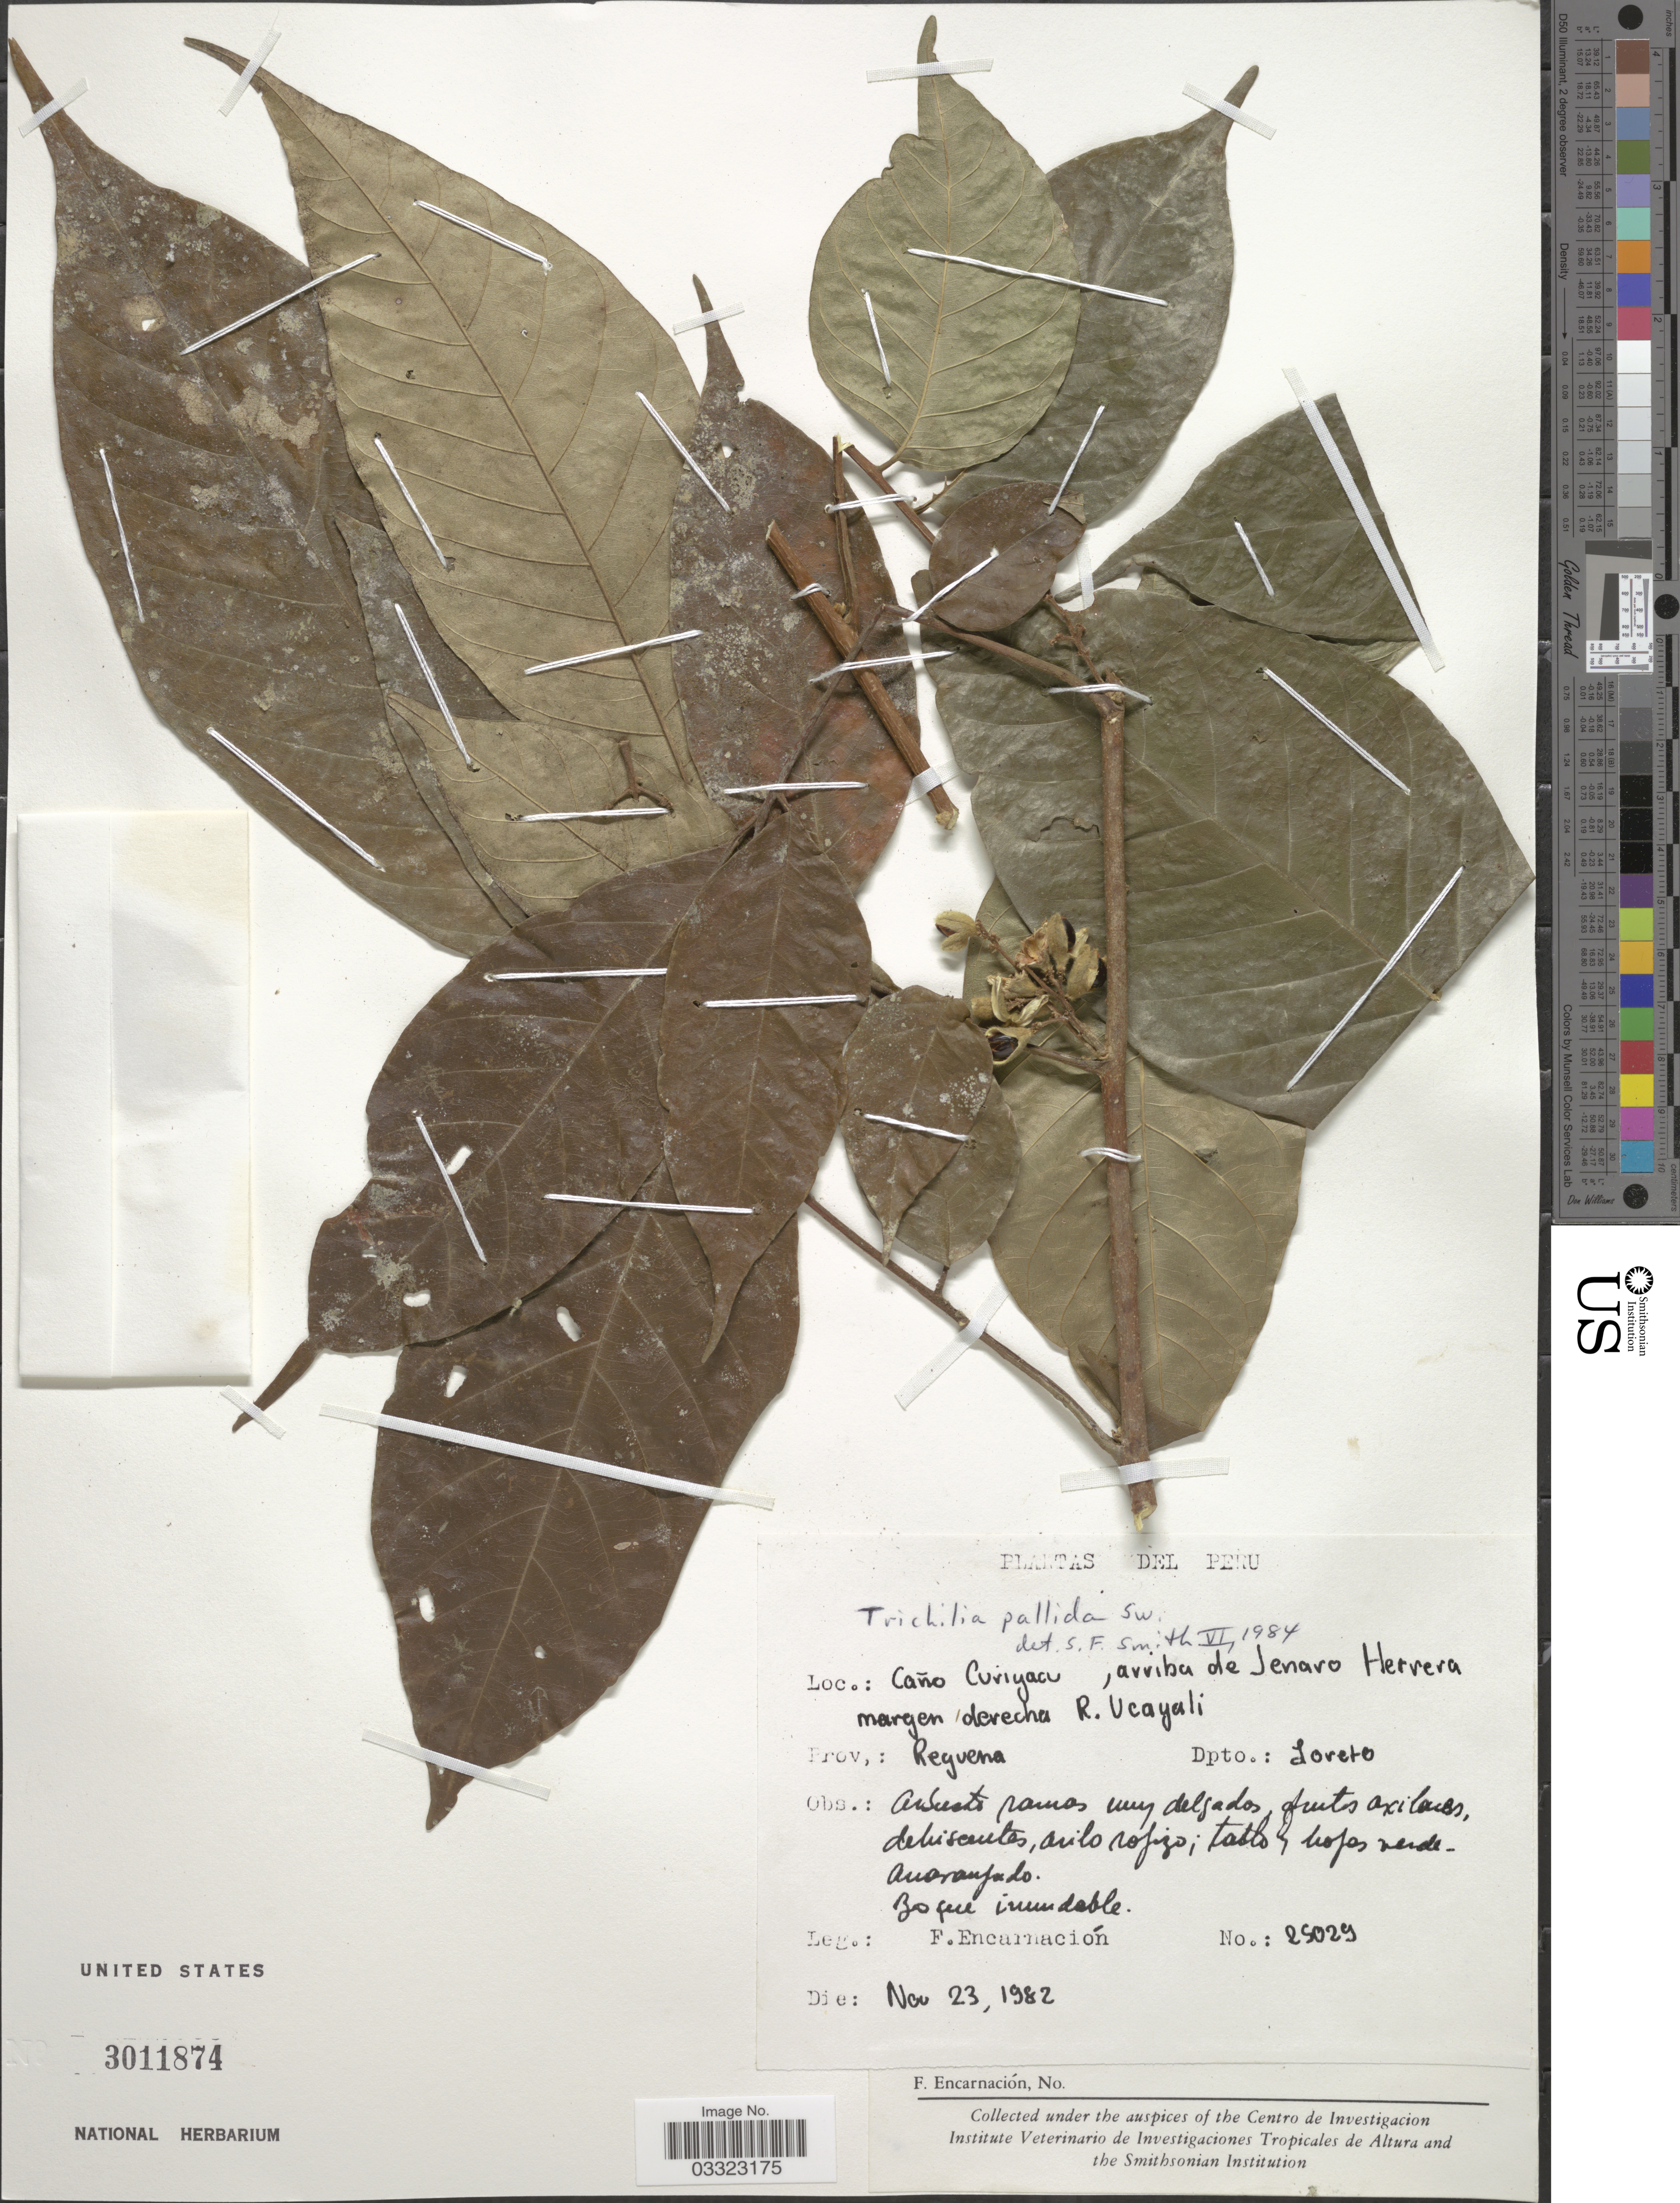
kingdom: Plantae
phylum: Tracheophyta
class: Magnoliopsida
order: Sapindales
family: Meliaceae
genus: Trichilia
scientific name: Trichilia pallida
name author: Sw.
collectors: F. Encarnación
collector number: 25029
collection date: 1982-11-23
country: Peru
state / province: Loreto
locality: Caño Curiyacu, arriba de Jenaro Herrera margen/ derecha R. Ucayali. Prov.: Requena. Dpto.: Loreto.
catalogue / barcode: US 3011874